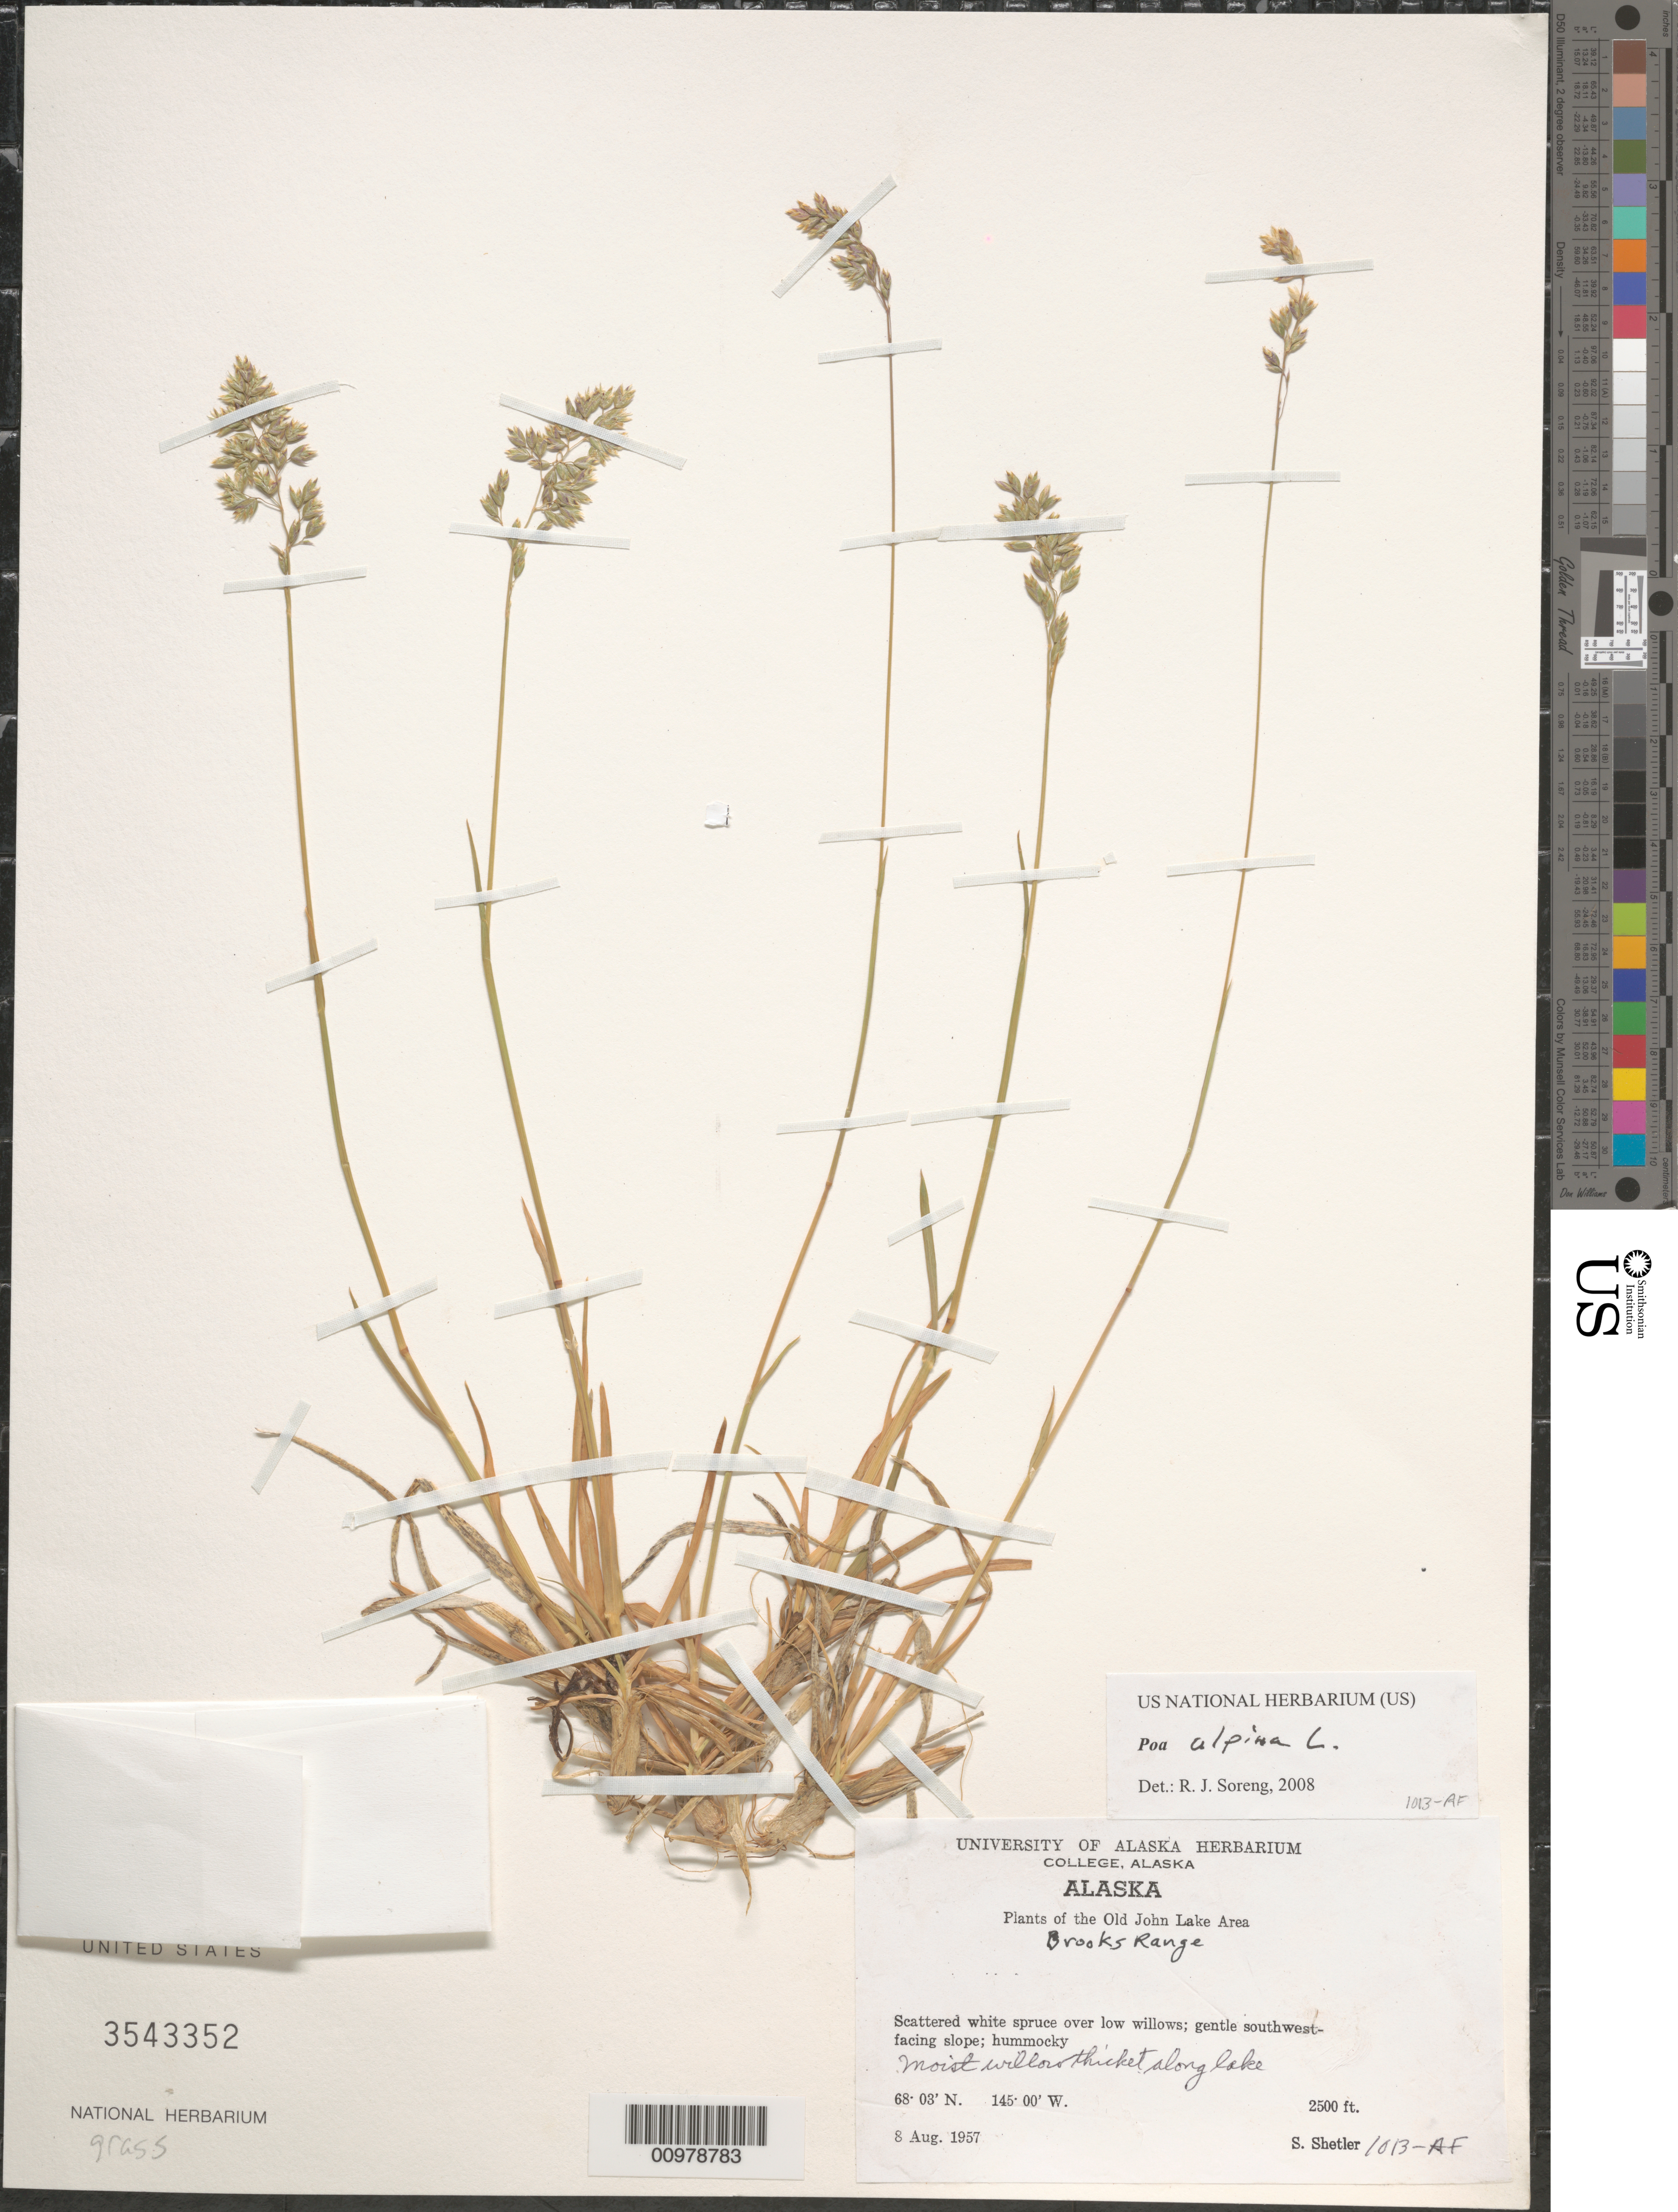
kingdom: Plantae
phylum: Tracheophyta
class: Liliopsida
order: Poales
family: Poaceae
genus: Poa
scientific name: Poa alpina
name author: L.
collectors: S. Shetler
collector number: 1013-AF*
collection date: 1957-08-08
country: United States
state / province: Alaska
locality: Old John Lake Area. Brooks Range. Gentle southwest-facing slope. Moist willow thicket along lake.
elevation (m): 762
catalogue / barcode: US 3543352